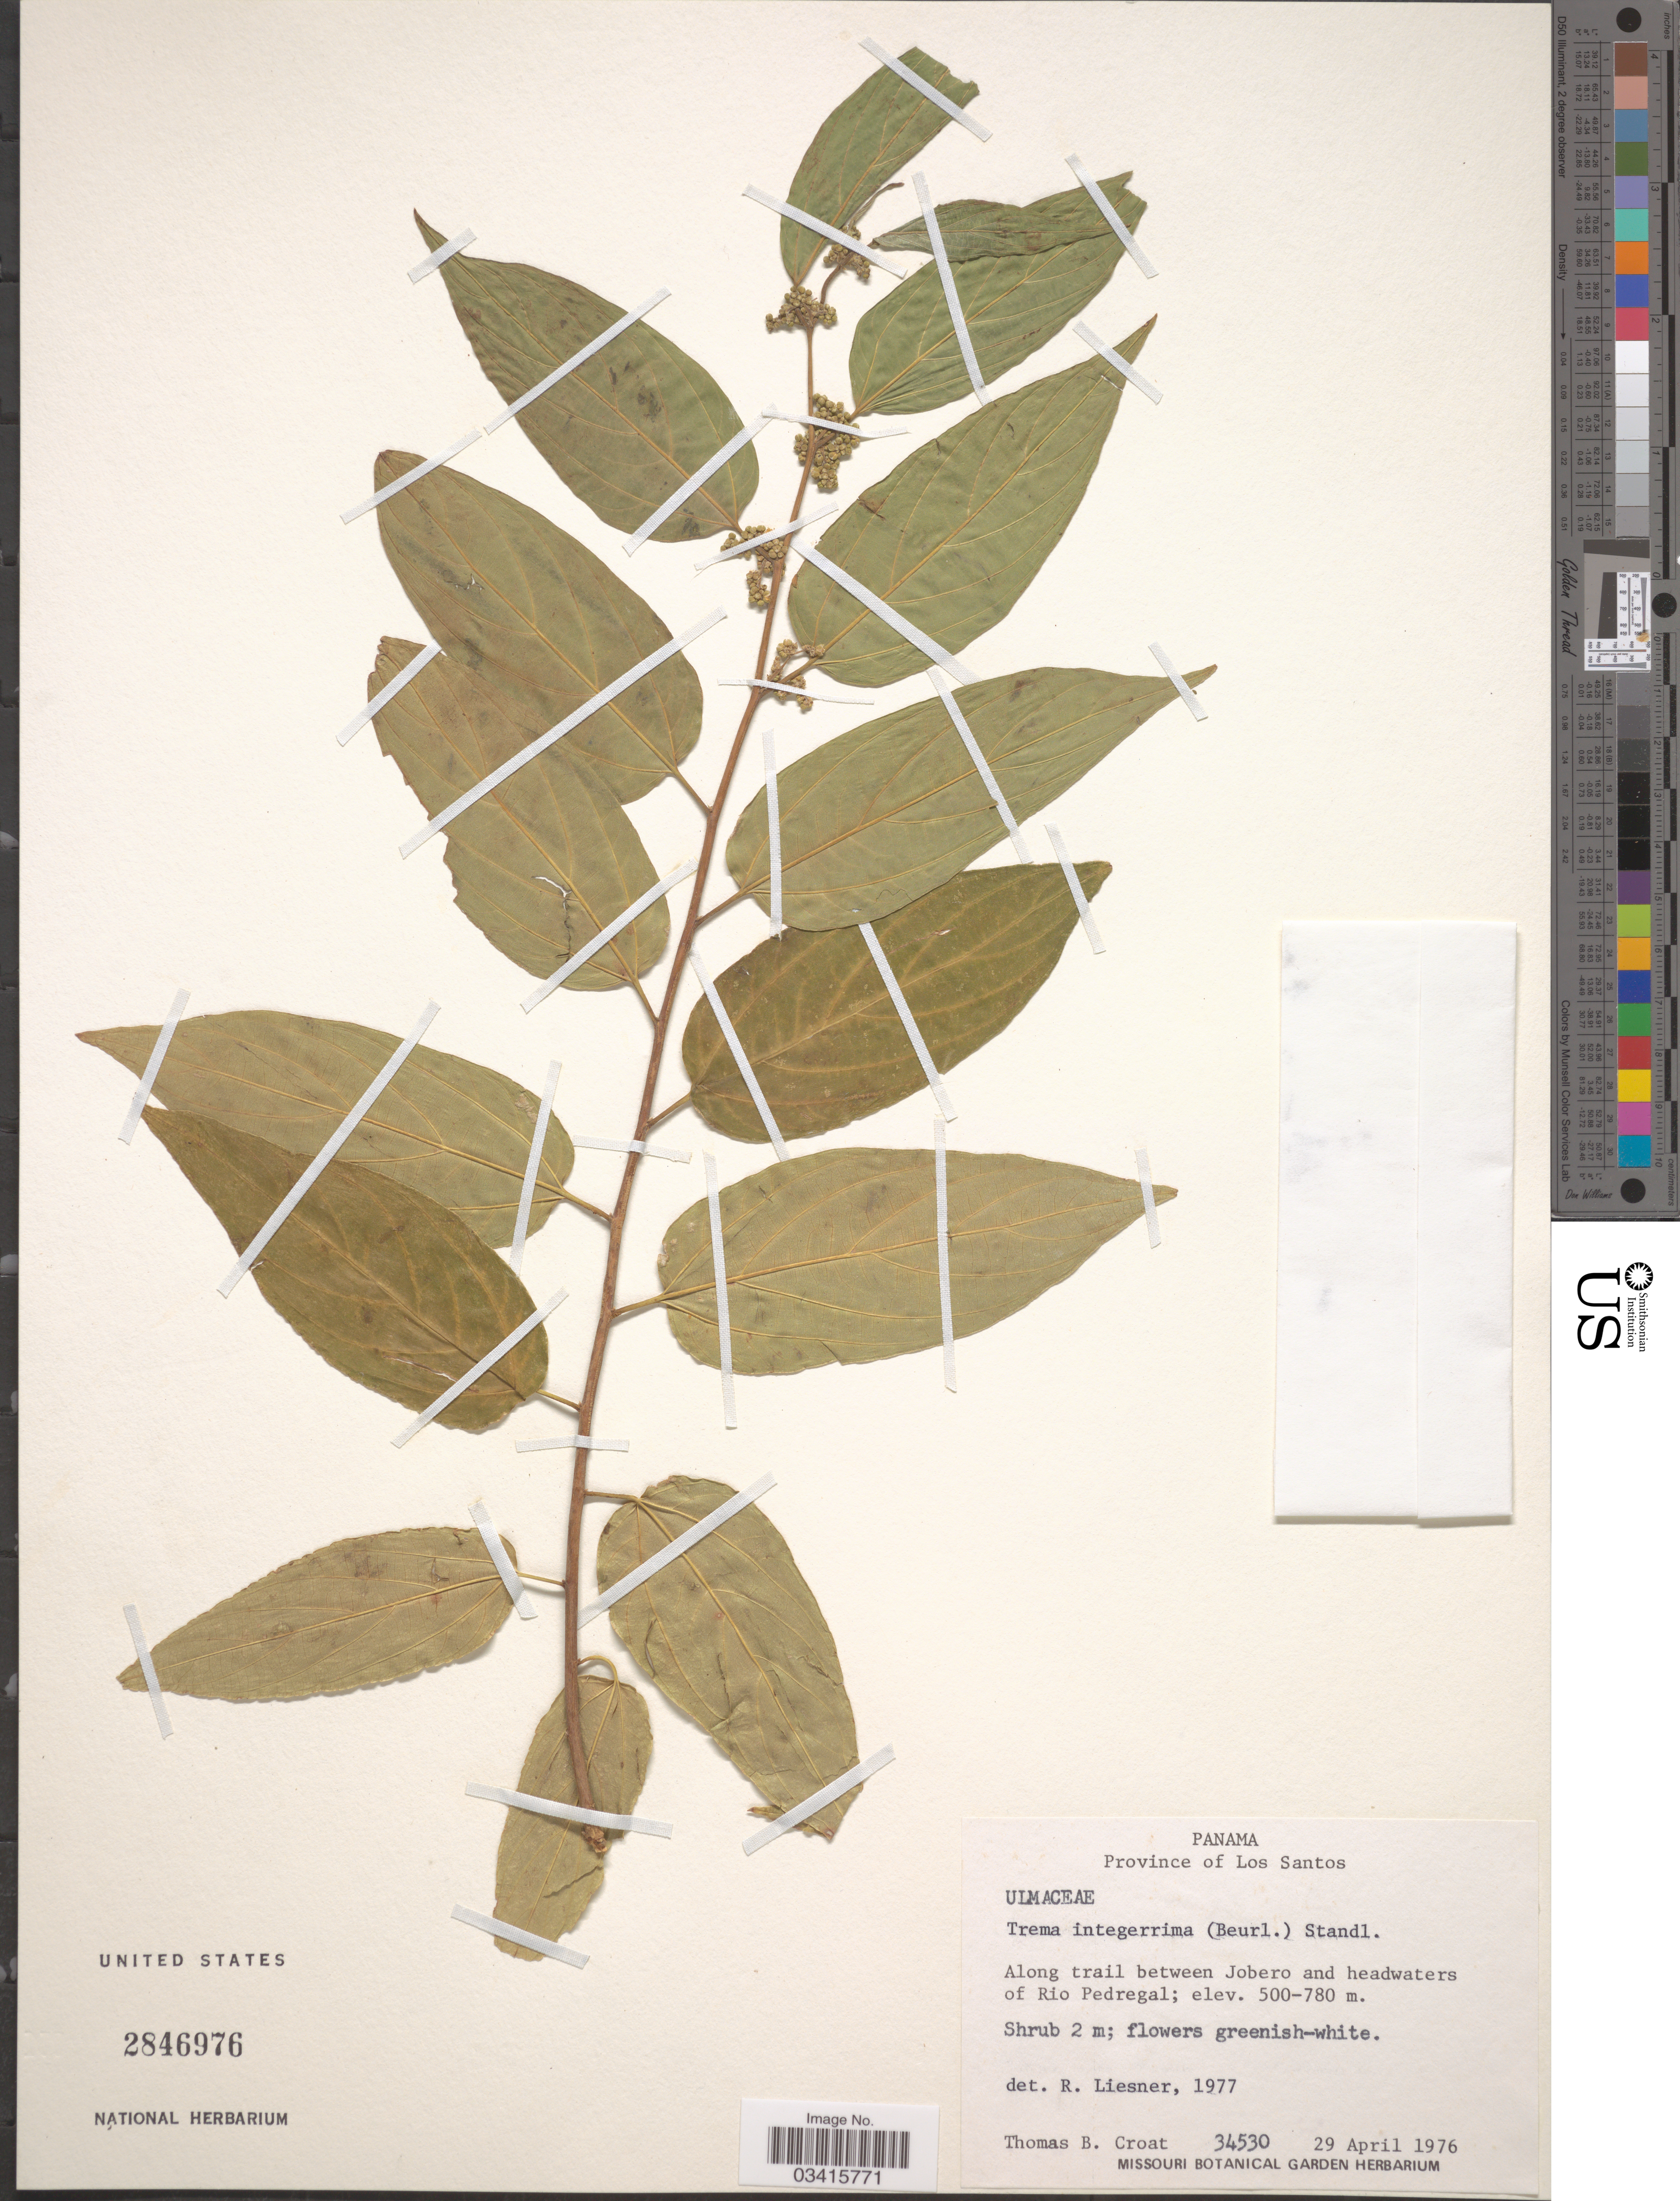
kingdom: Plantae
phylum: Tracheophyta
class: Magnoliopsida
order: Rosales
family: Cannabaceae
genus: Trema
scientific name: Trema integerrimum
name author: (Beurl.) Standl.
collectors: T. B. Croat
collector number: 34530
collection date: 1976-04-29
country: Panama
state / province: Los Santos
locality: Along trail between Jobero and headwaters of Rio Pedregal.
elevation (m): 500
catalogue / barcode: US 2846976